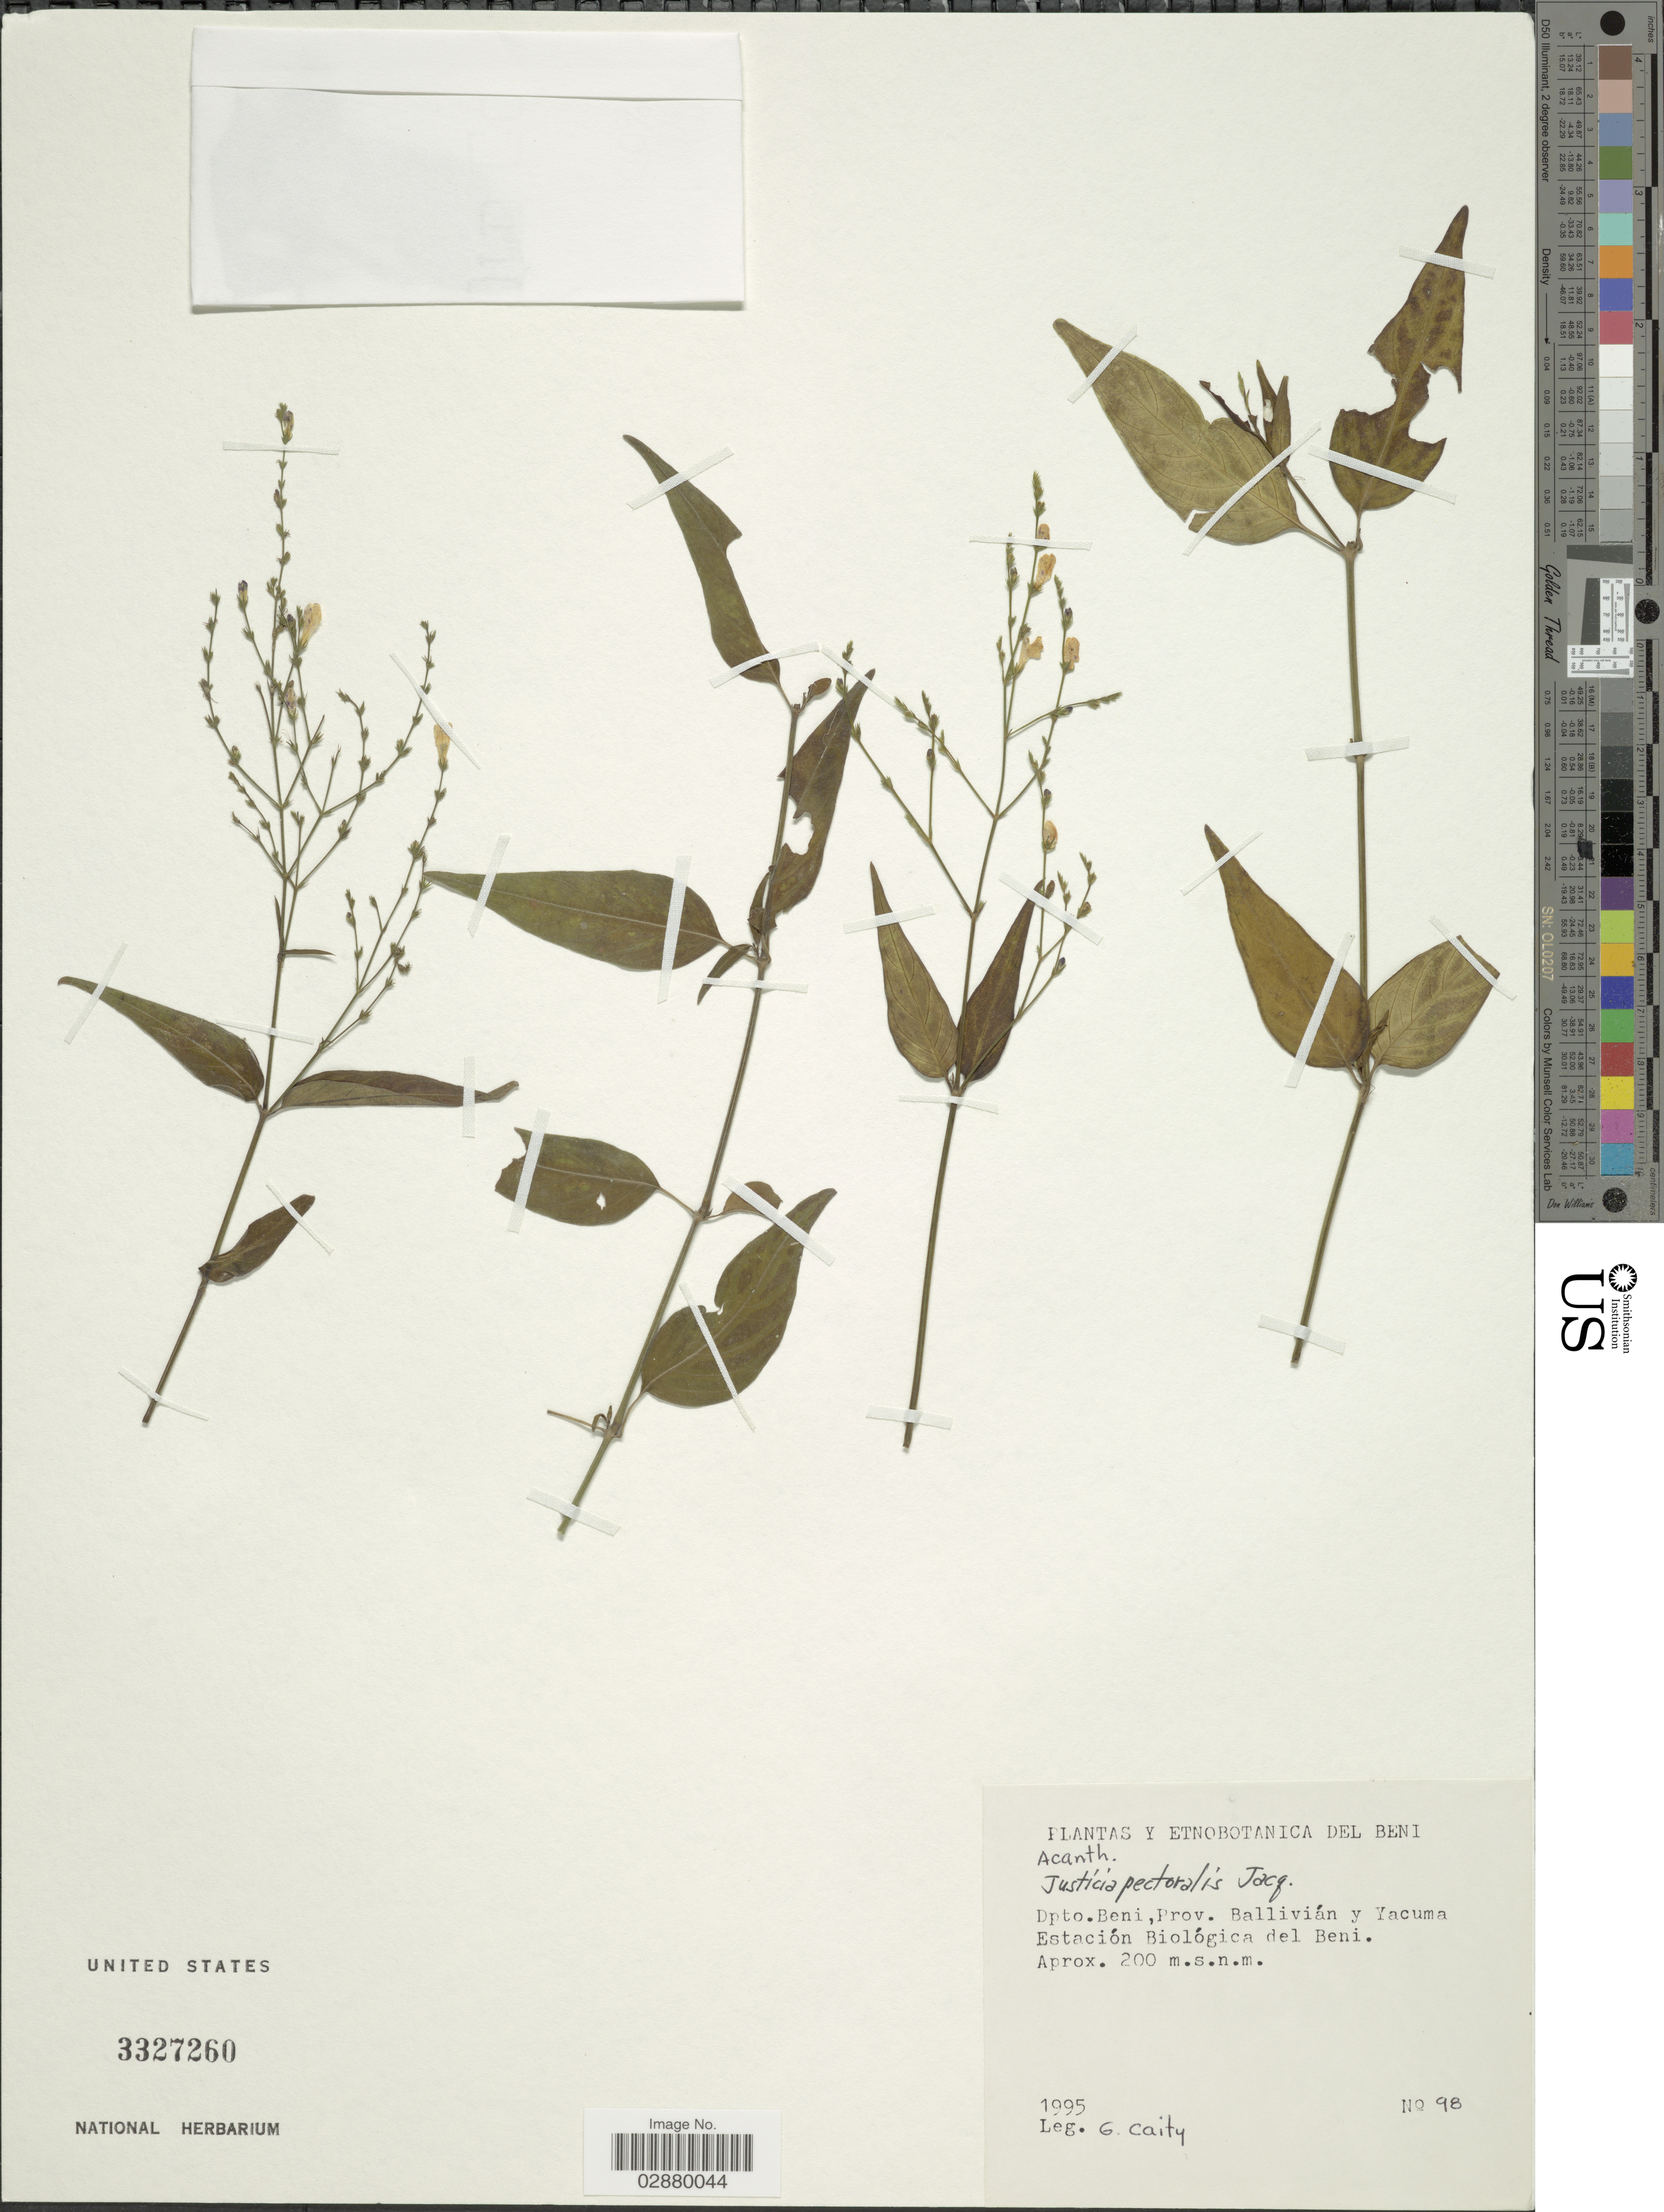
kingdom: Plantae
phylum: Tracheophyta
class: Magnoliopsida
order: Lamiales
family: Acanthaceae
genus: Justicia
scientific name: Justicia pectoralis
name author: Jacq.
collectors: G. Caity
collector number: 98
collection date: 1995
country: Bolivia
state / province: Beni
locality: Dpto. Beni, Prov. Ballivián y Yacuma. Estación Biológica del Beni.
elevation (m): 200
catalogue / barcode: US 3327260